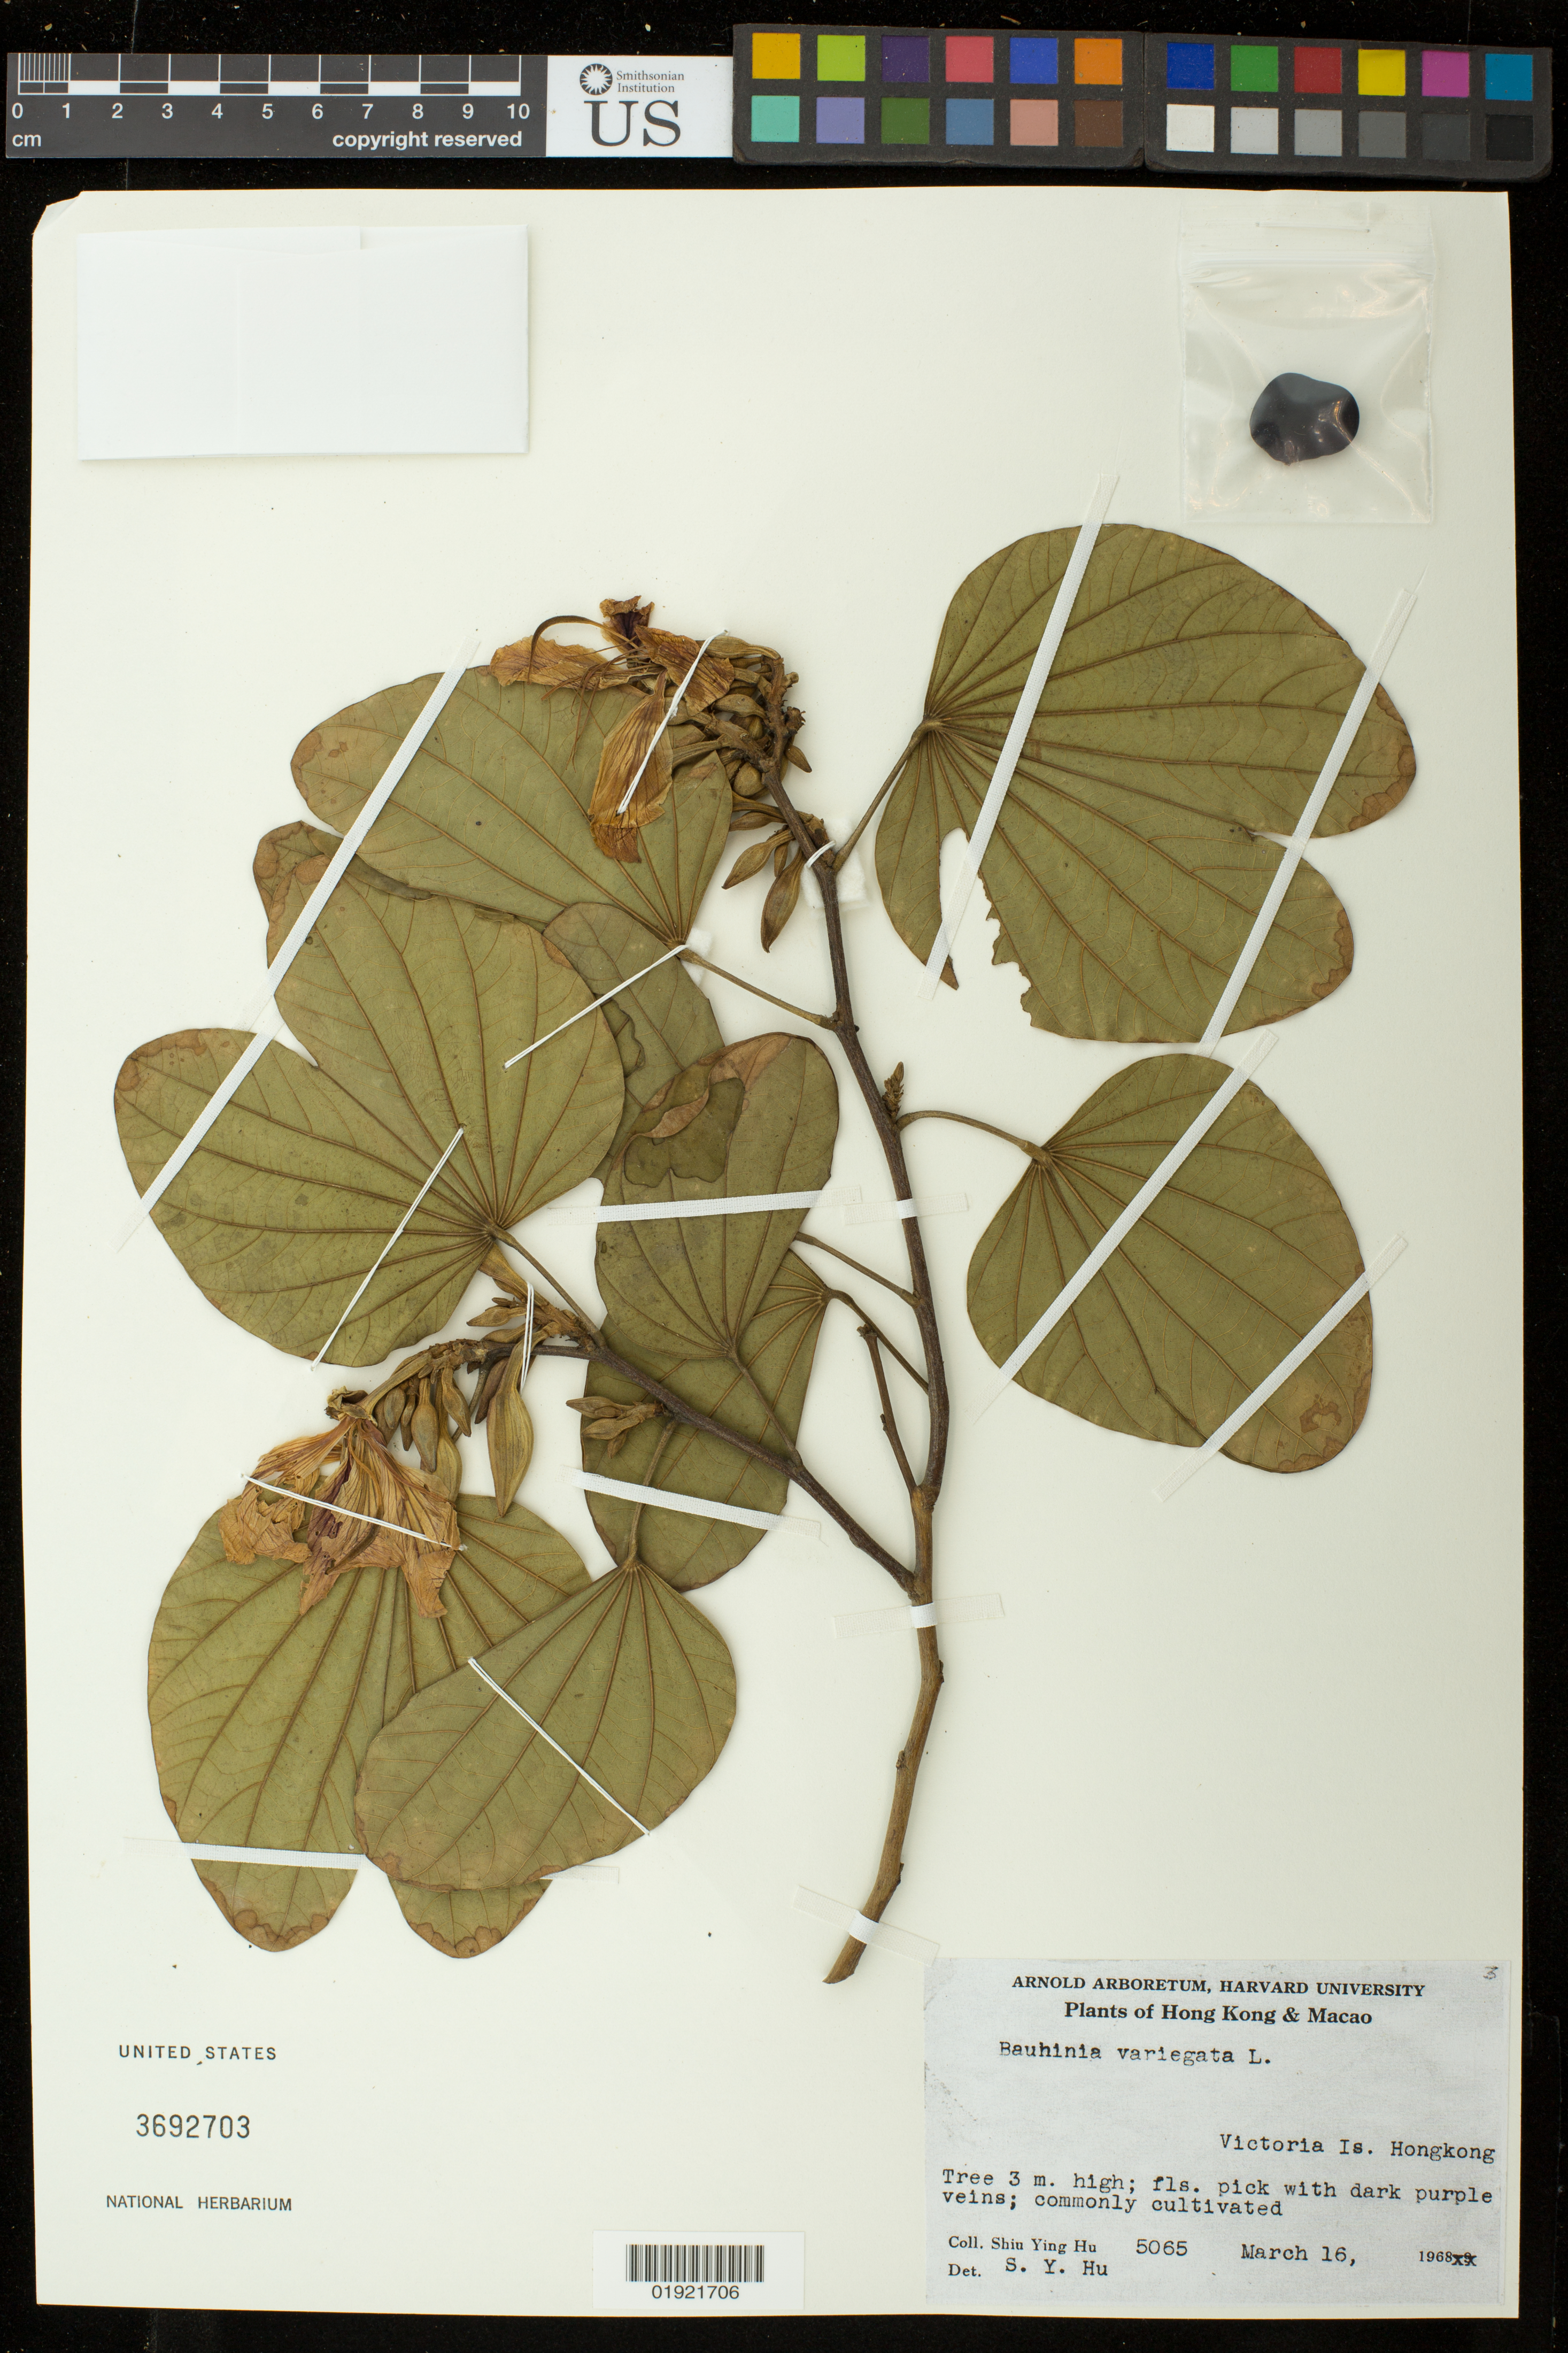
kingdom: Plantae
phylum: Tracheophyta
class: Magnoliopsida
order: Fabales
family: Fabaceae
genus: Bauhinia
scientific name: Bauhinia variegata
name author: L.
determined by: Hu, S. Y.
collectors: S. Y. Hu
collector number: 5065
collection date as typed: March 16, 1968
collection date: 1968-03-16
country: China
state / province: Hong Kong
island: Victoria Island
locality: Victoria Is. Hongkong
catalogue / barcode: US 3692703